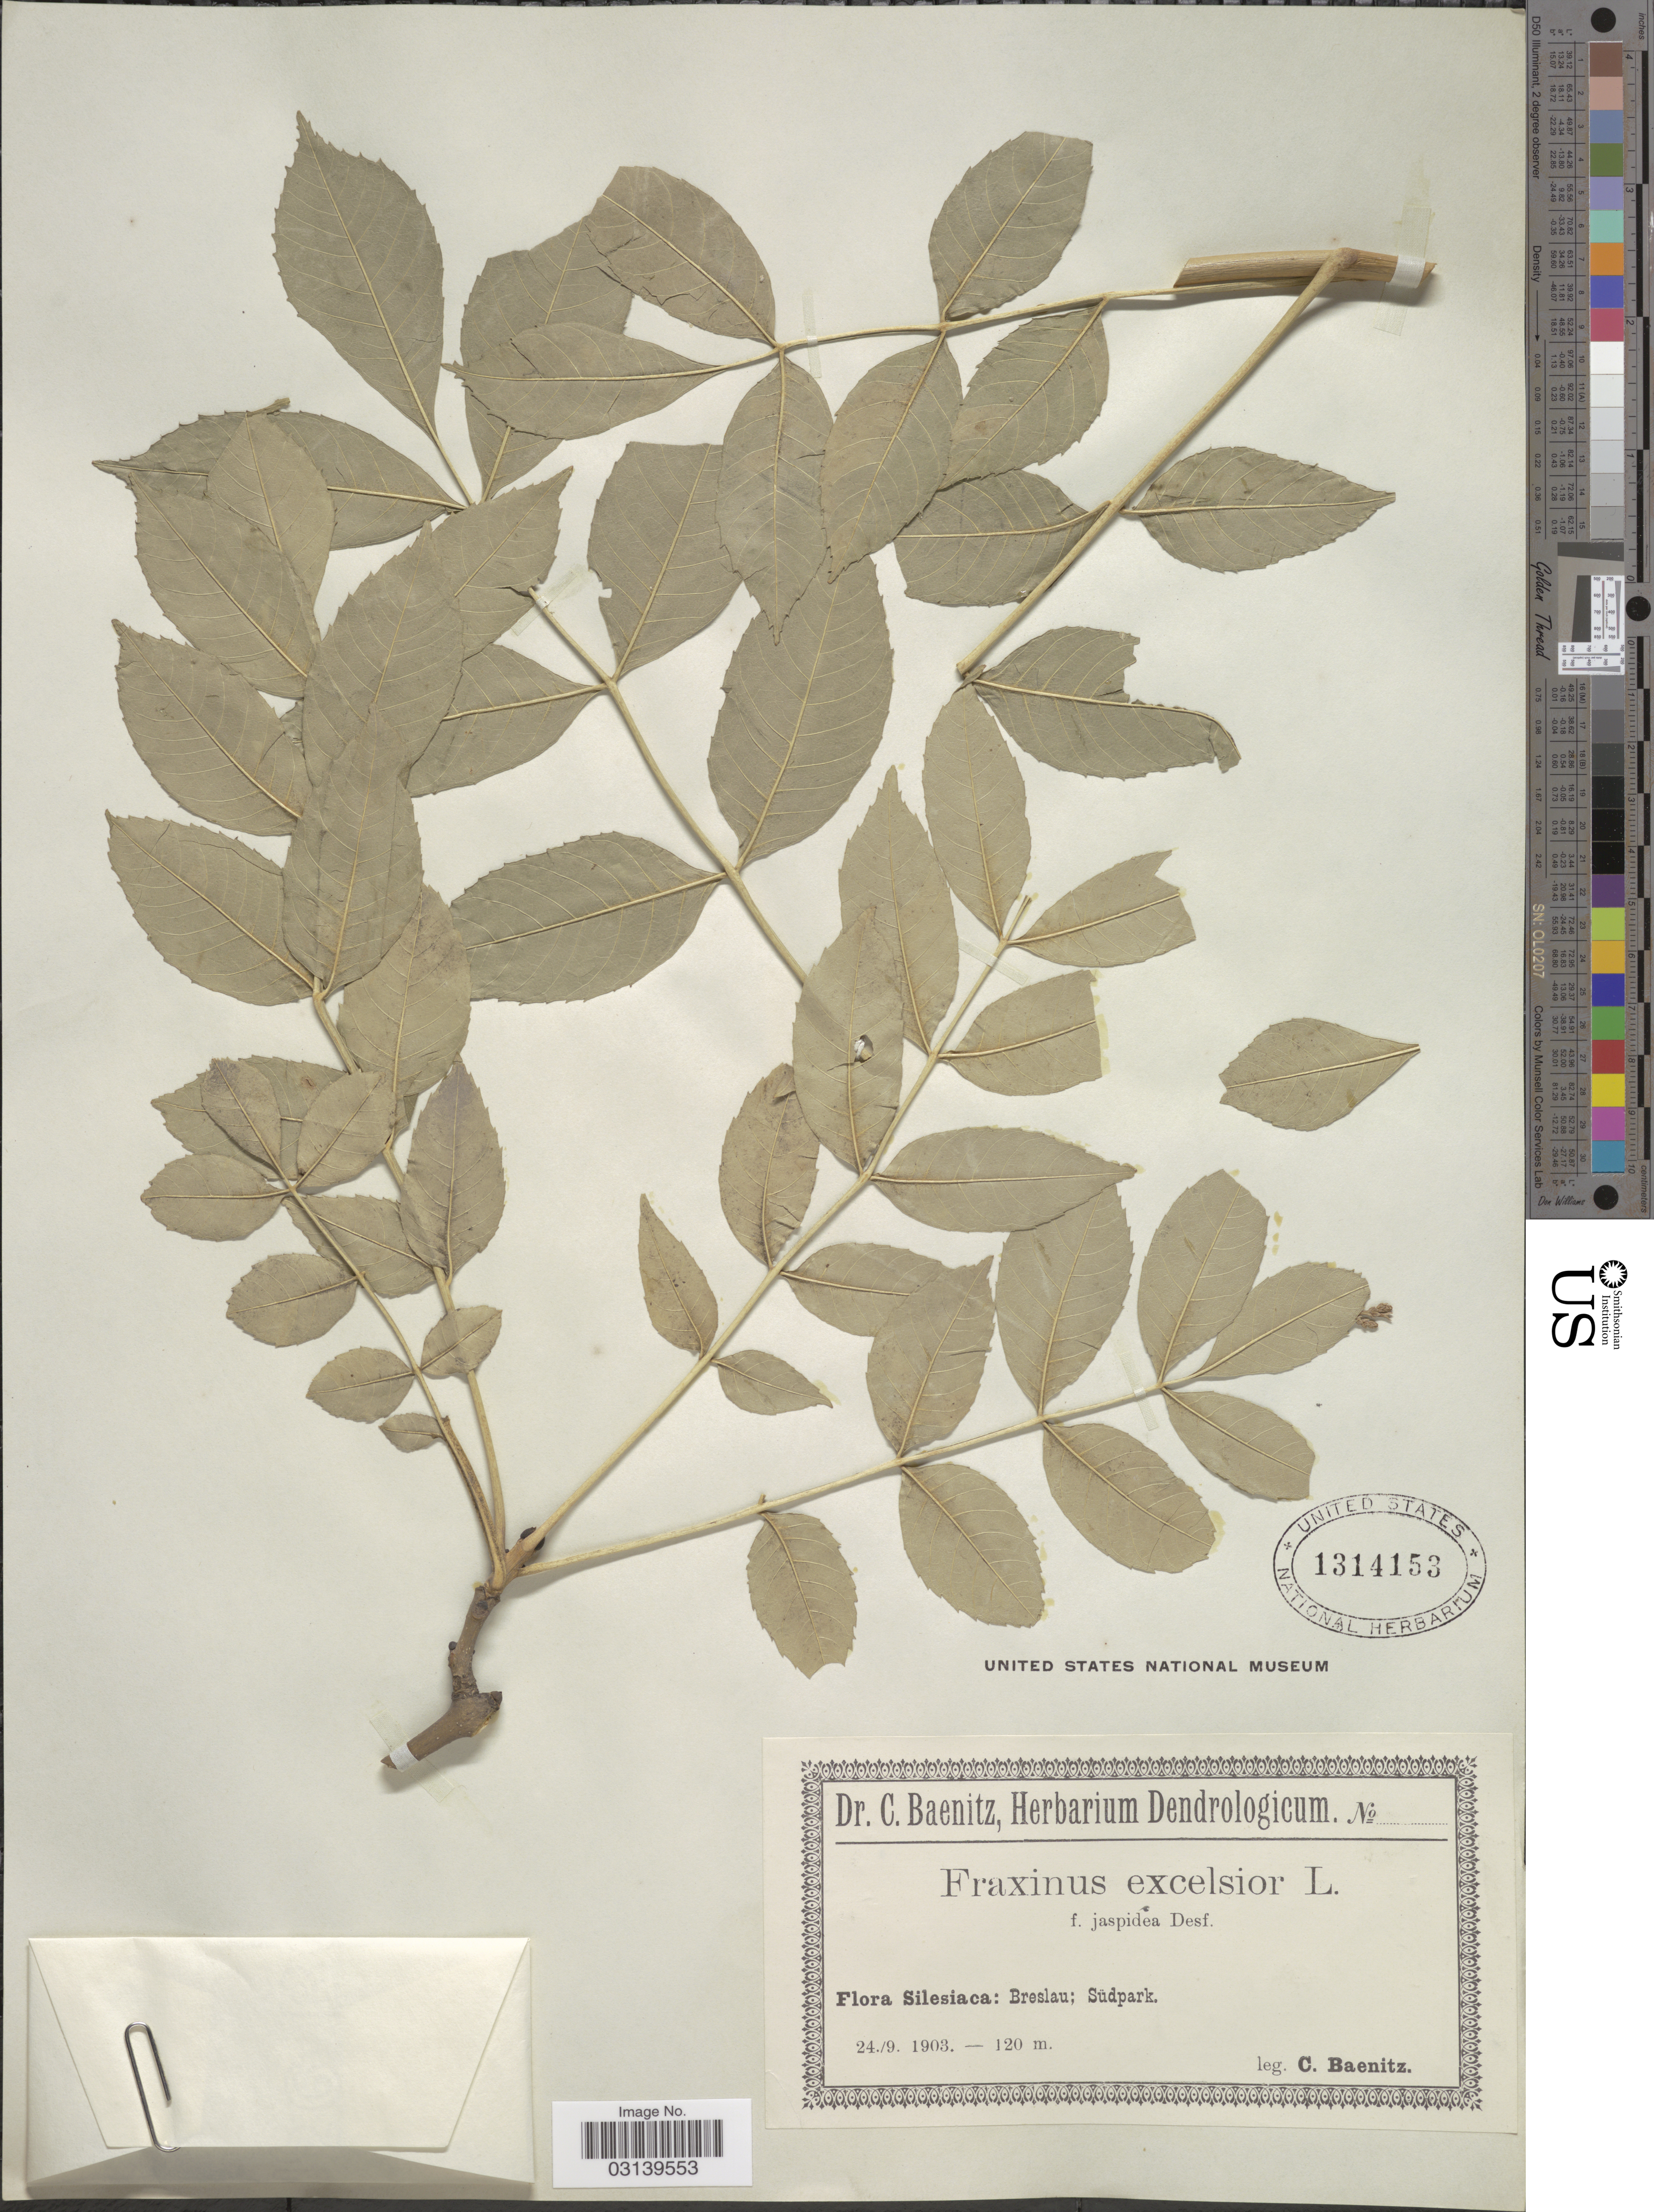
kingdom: Plantae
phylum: Tracheophyta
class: Magnoliopsida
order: Lamiales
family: Oleaceae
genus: Fraxinus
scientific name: Fraxinus excelsior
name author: L.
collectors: C. G. Baenitz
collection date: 1903-09-24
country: Poland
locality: Silesiaca: Breslau; Südpark.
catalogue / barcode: US 1314153